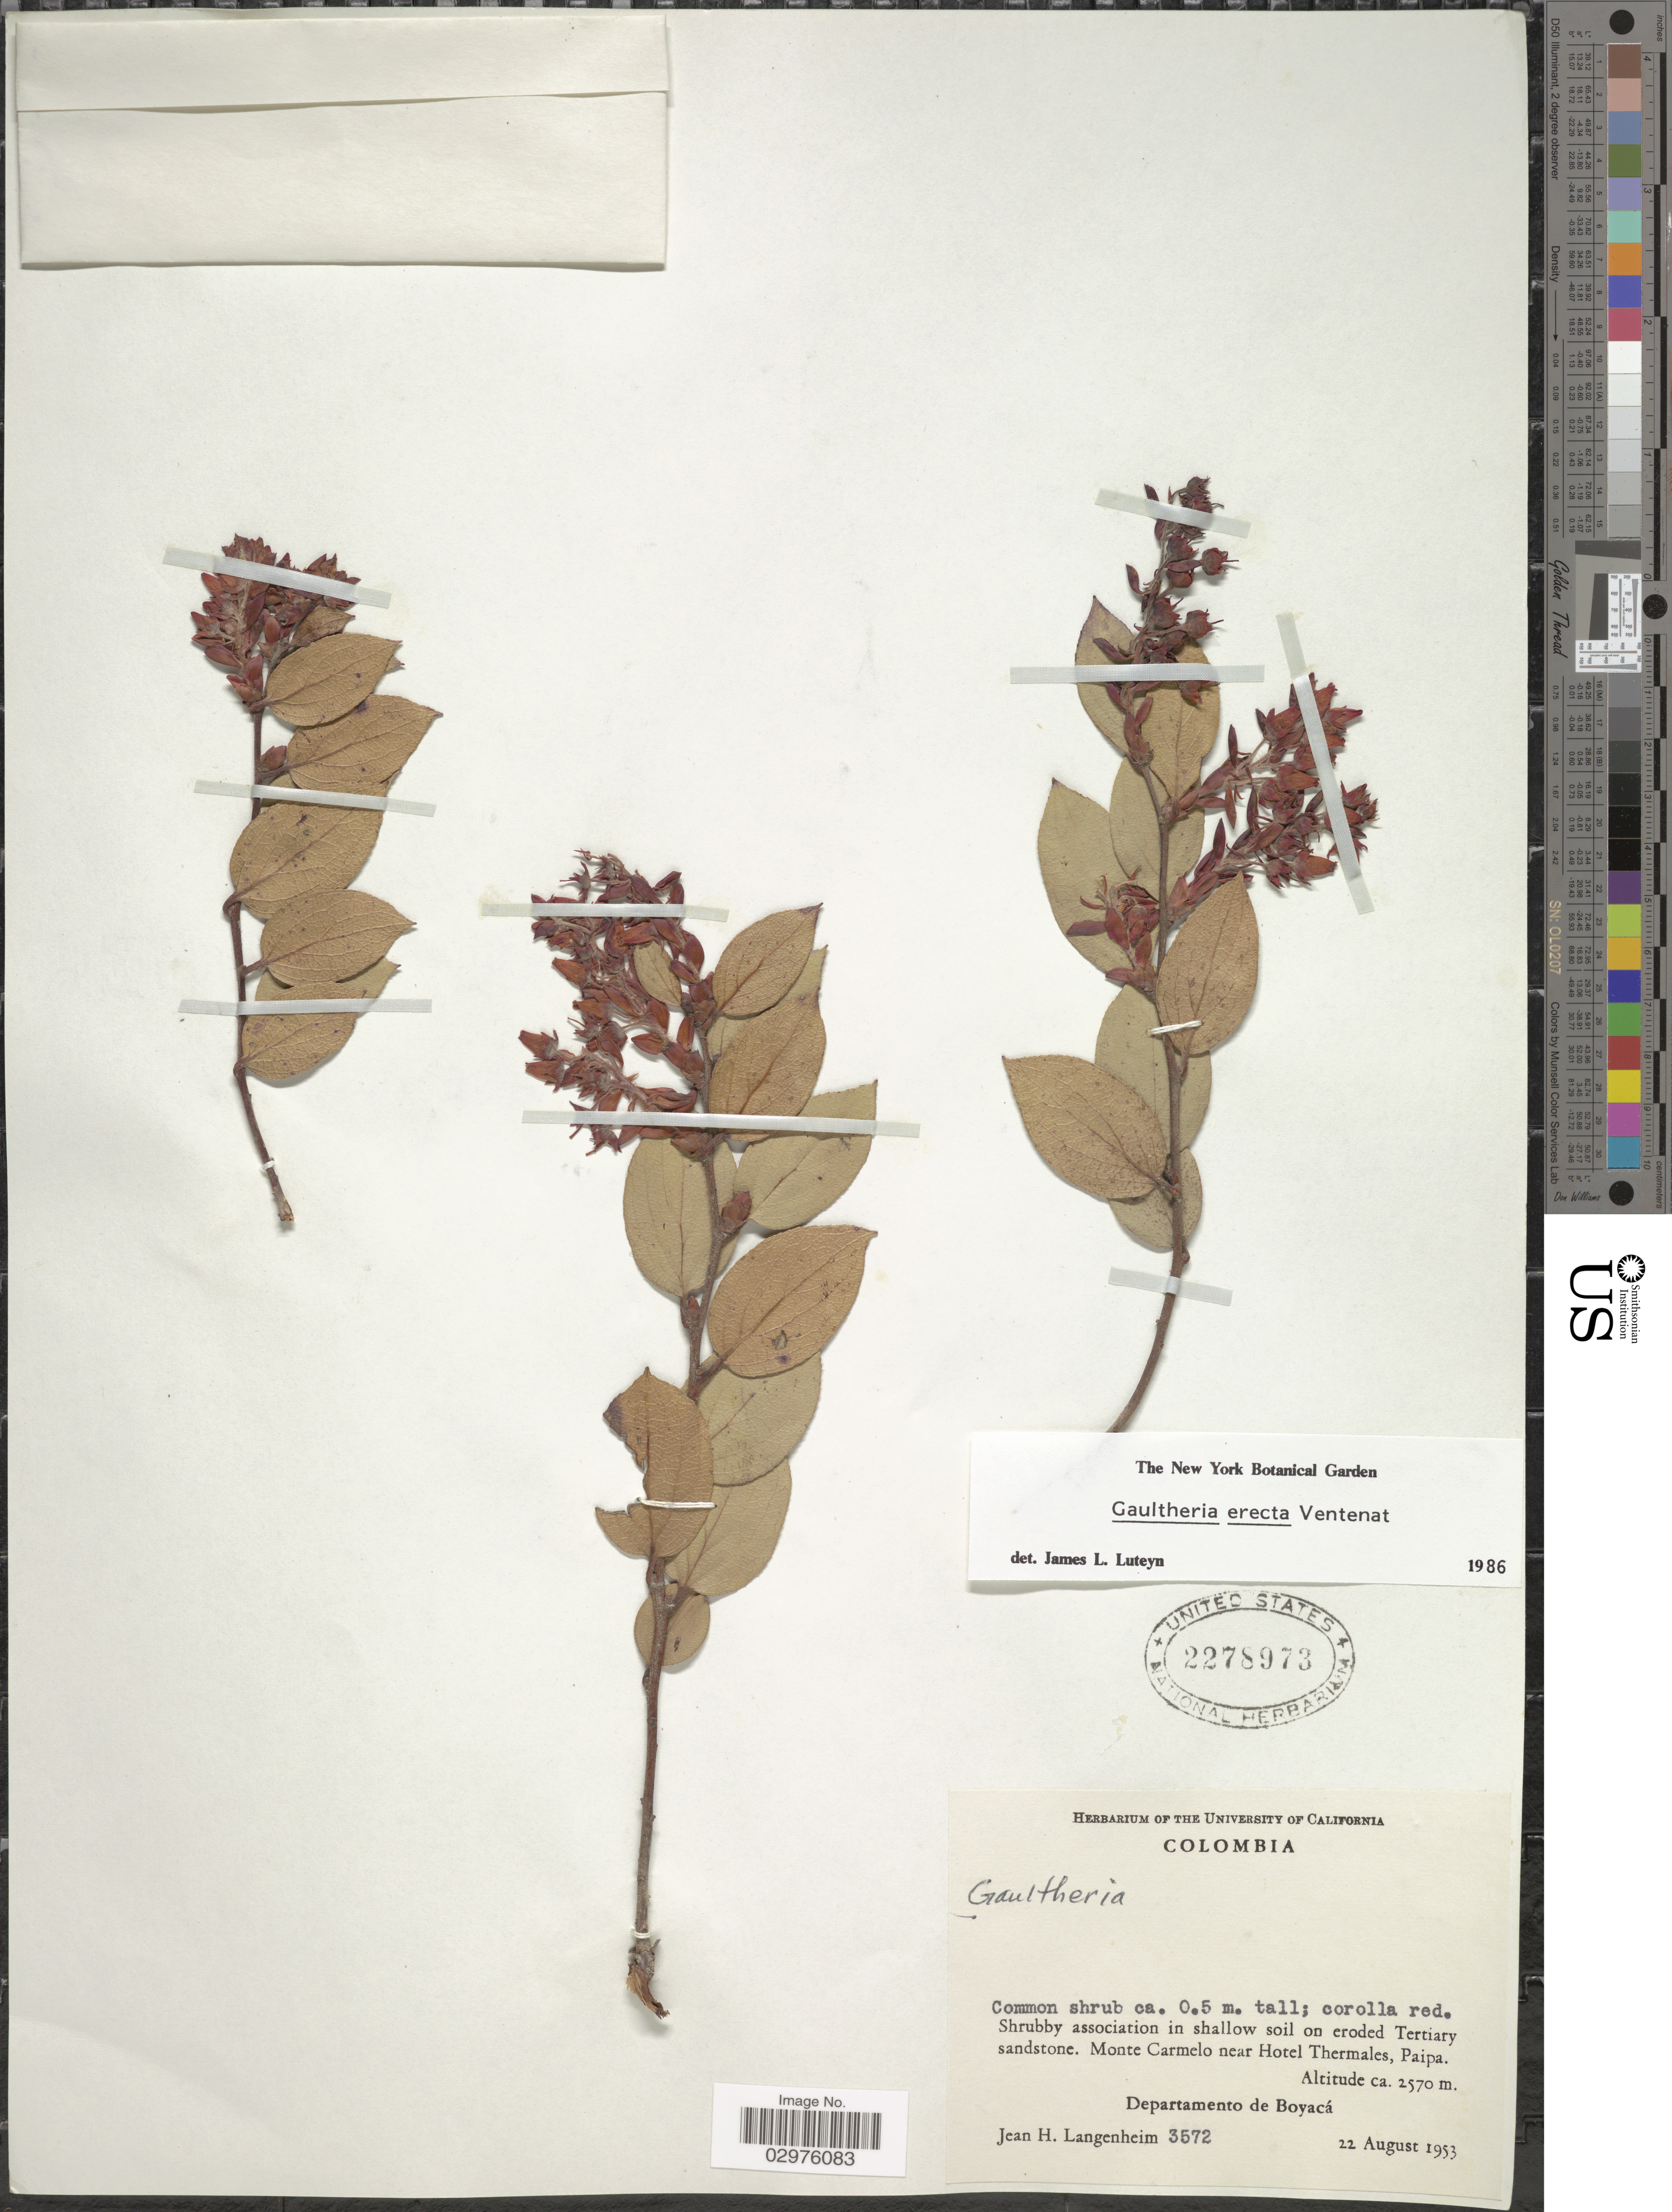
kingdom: Plantae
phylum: Tracheophyta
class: Magnoliopsida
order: Ericales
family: Ericaceae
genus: Gaultheria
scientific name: Gaultheria erecta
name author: Vent.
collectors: J. H. Langenheim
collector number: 3572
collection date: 1953-08-22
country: Colombia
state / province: Boyacá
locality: Shrubby association in shallow soil on eroded Tertiary sandstone. Monte Carmelo near Hotel Thermales, Paipa. Departamento de Boyacá.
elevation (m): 2570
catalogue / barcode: US 2278973